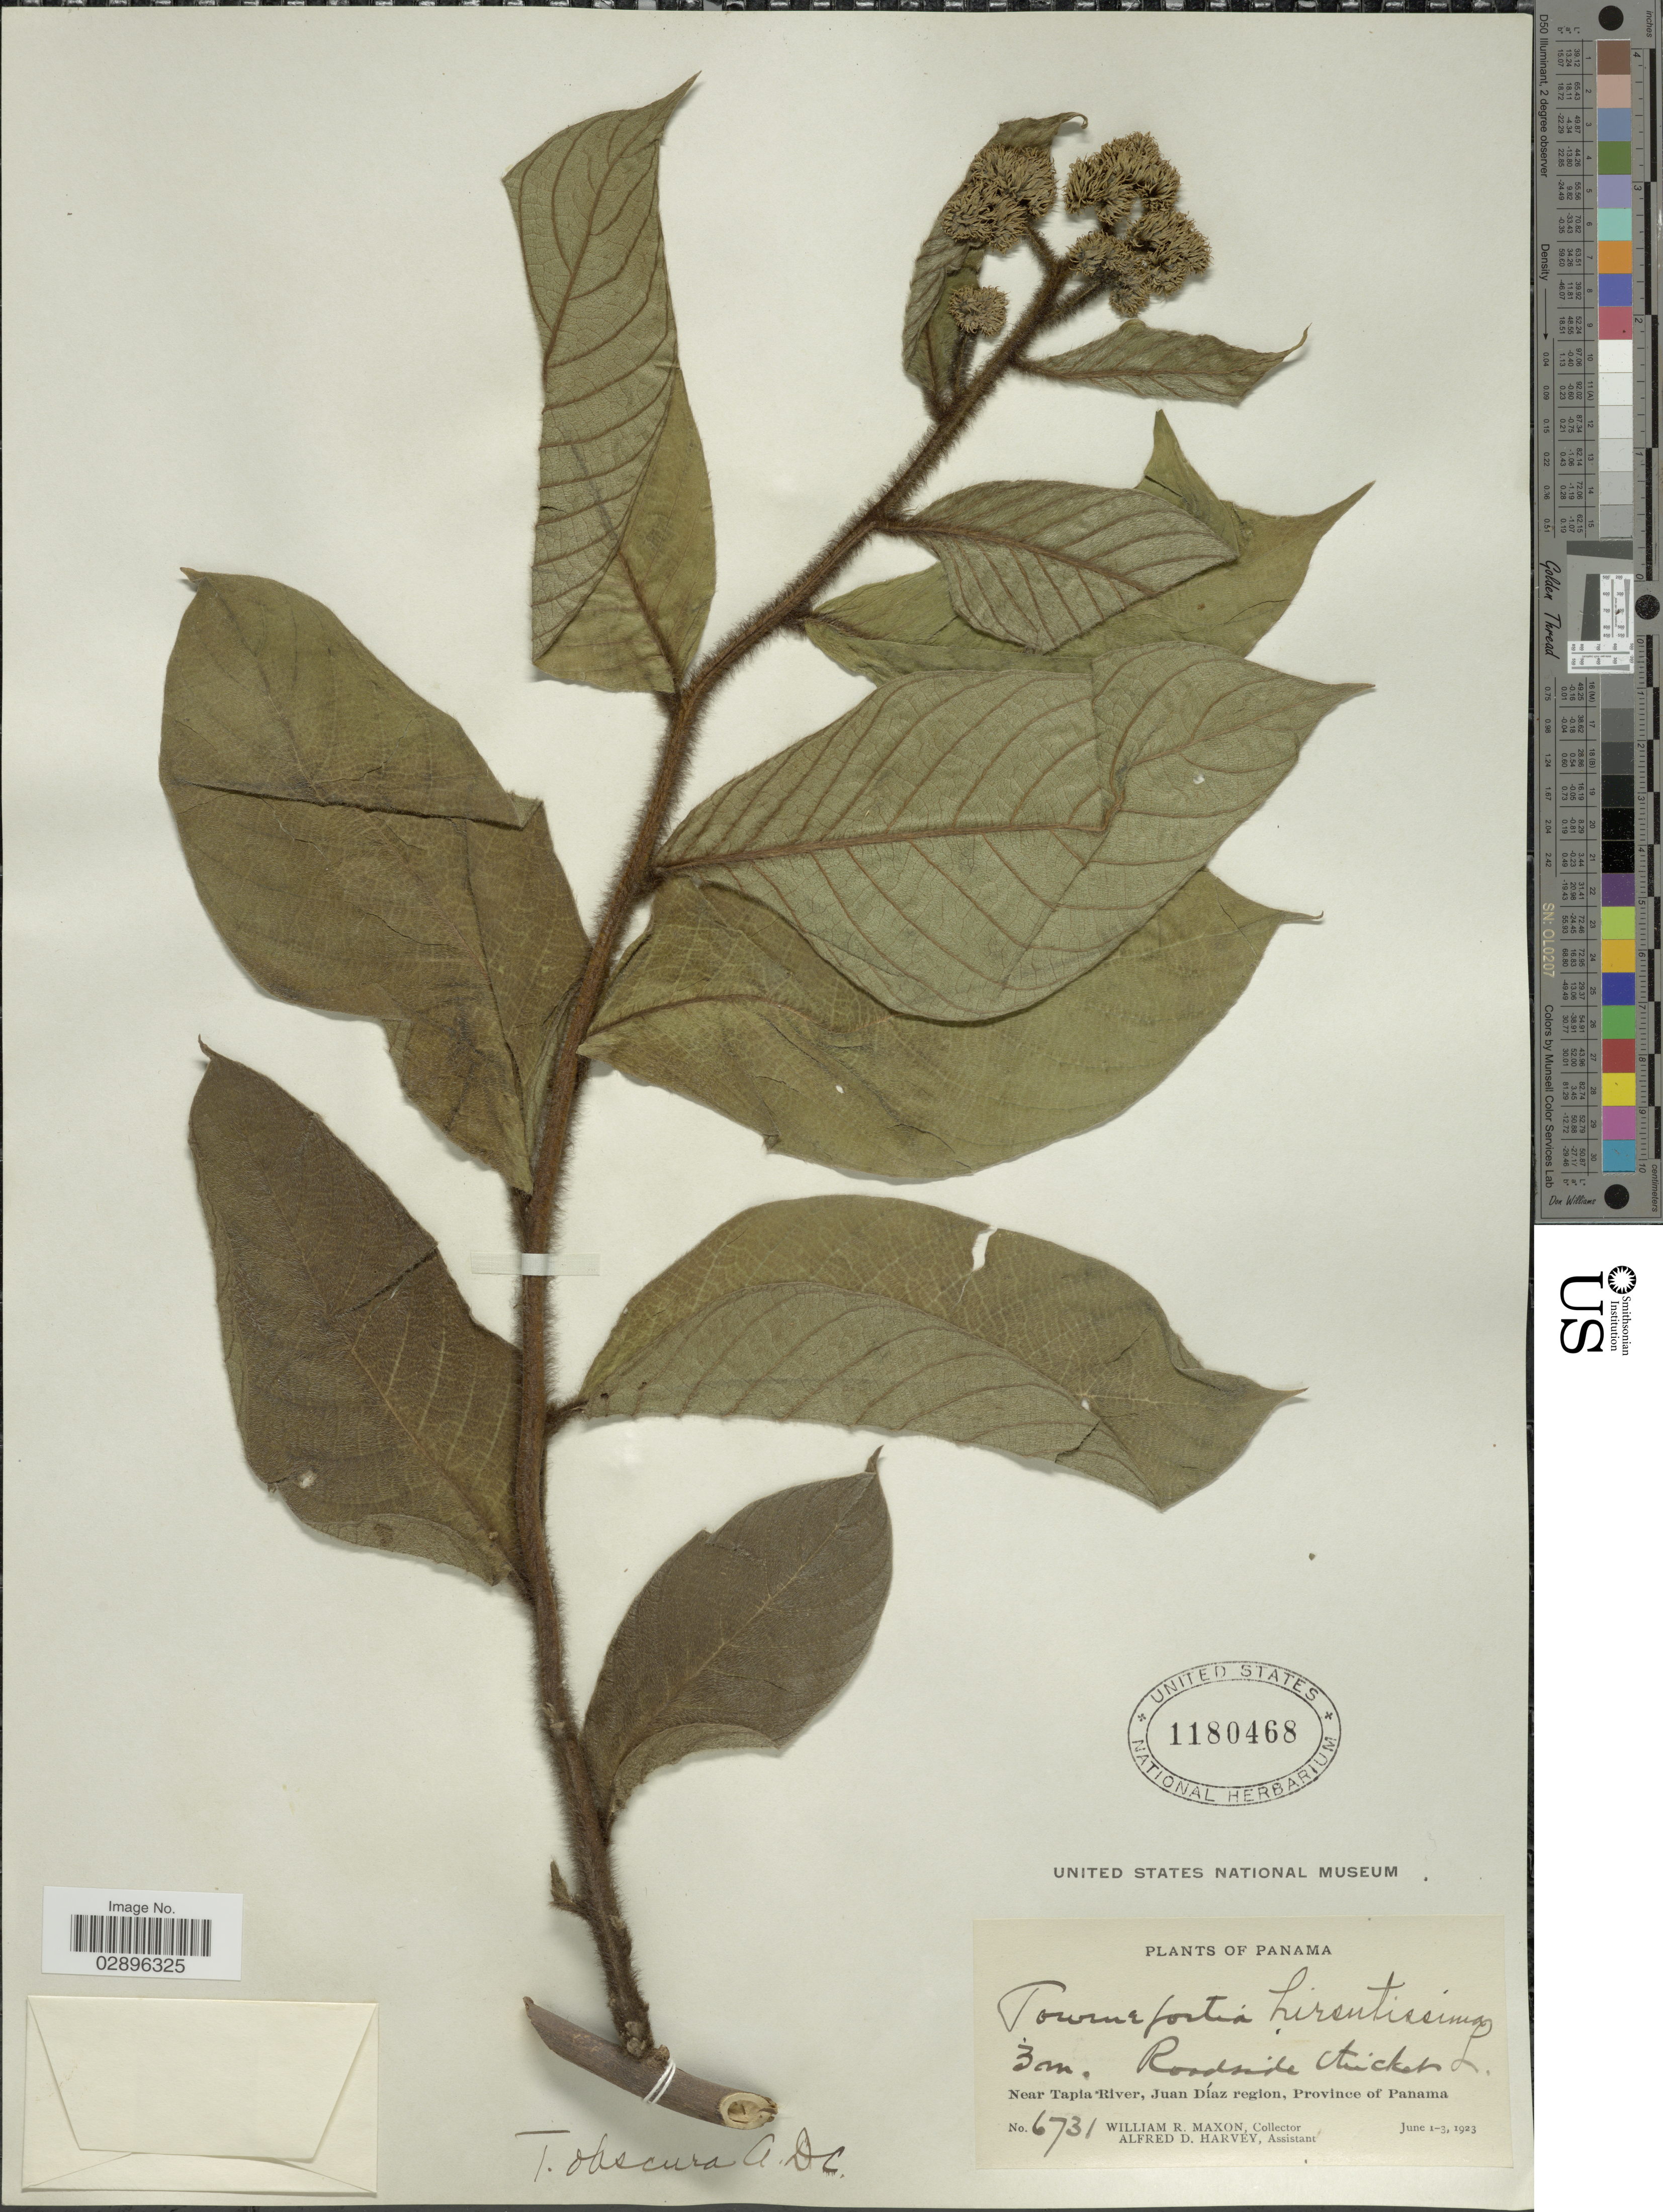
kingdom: Plantae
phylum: Tracheophyta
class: Magnoliopsida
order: Boraginales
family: Heliotropiaceae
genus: Tournefortia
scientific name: Tournefortia cuspidata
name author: Kunth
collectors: W. R. Maxon & A. D. Harvey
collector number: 6731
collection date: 1923-06-01/1923-06-03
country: Panama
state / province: Panamá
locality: Near Tapia River, Juan Díaz region.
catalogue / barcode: US 1180468